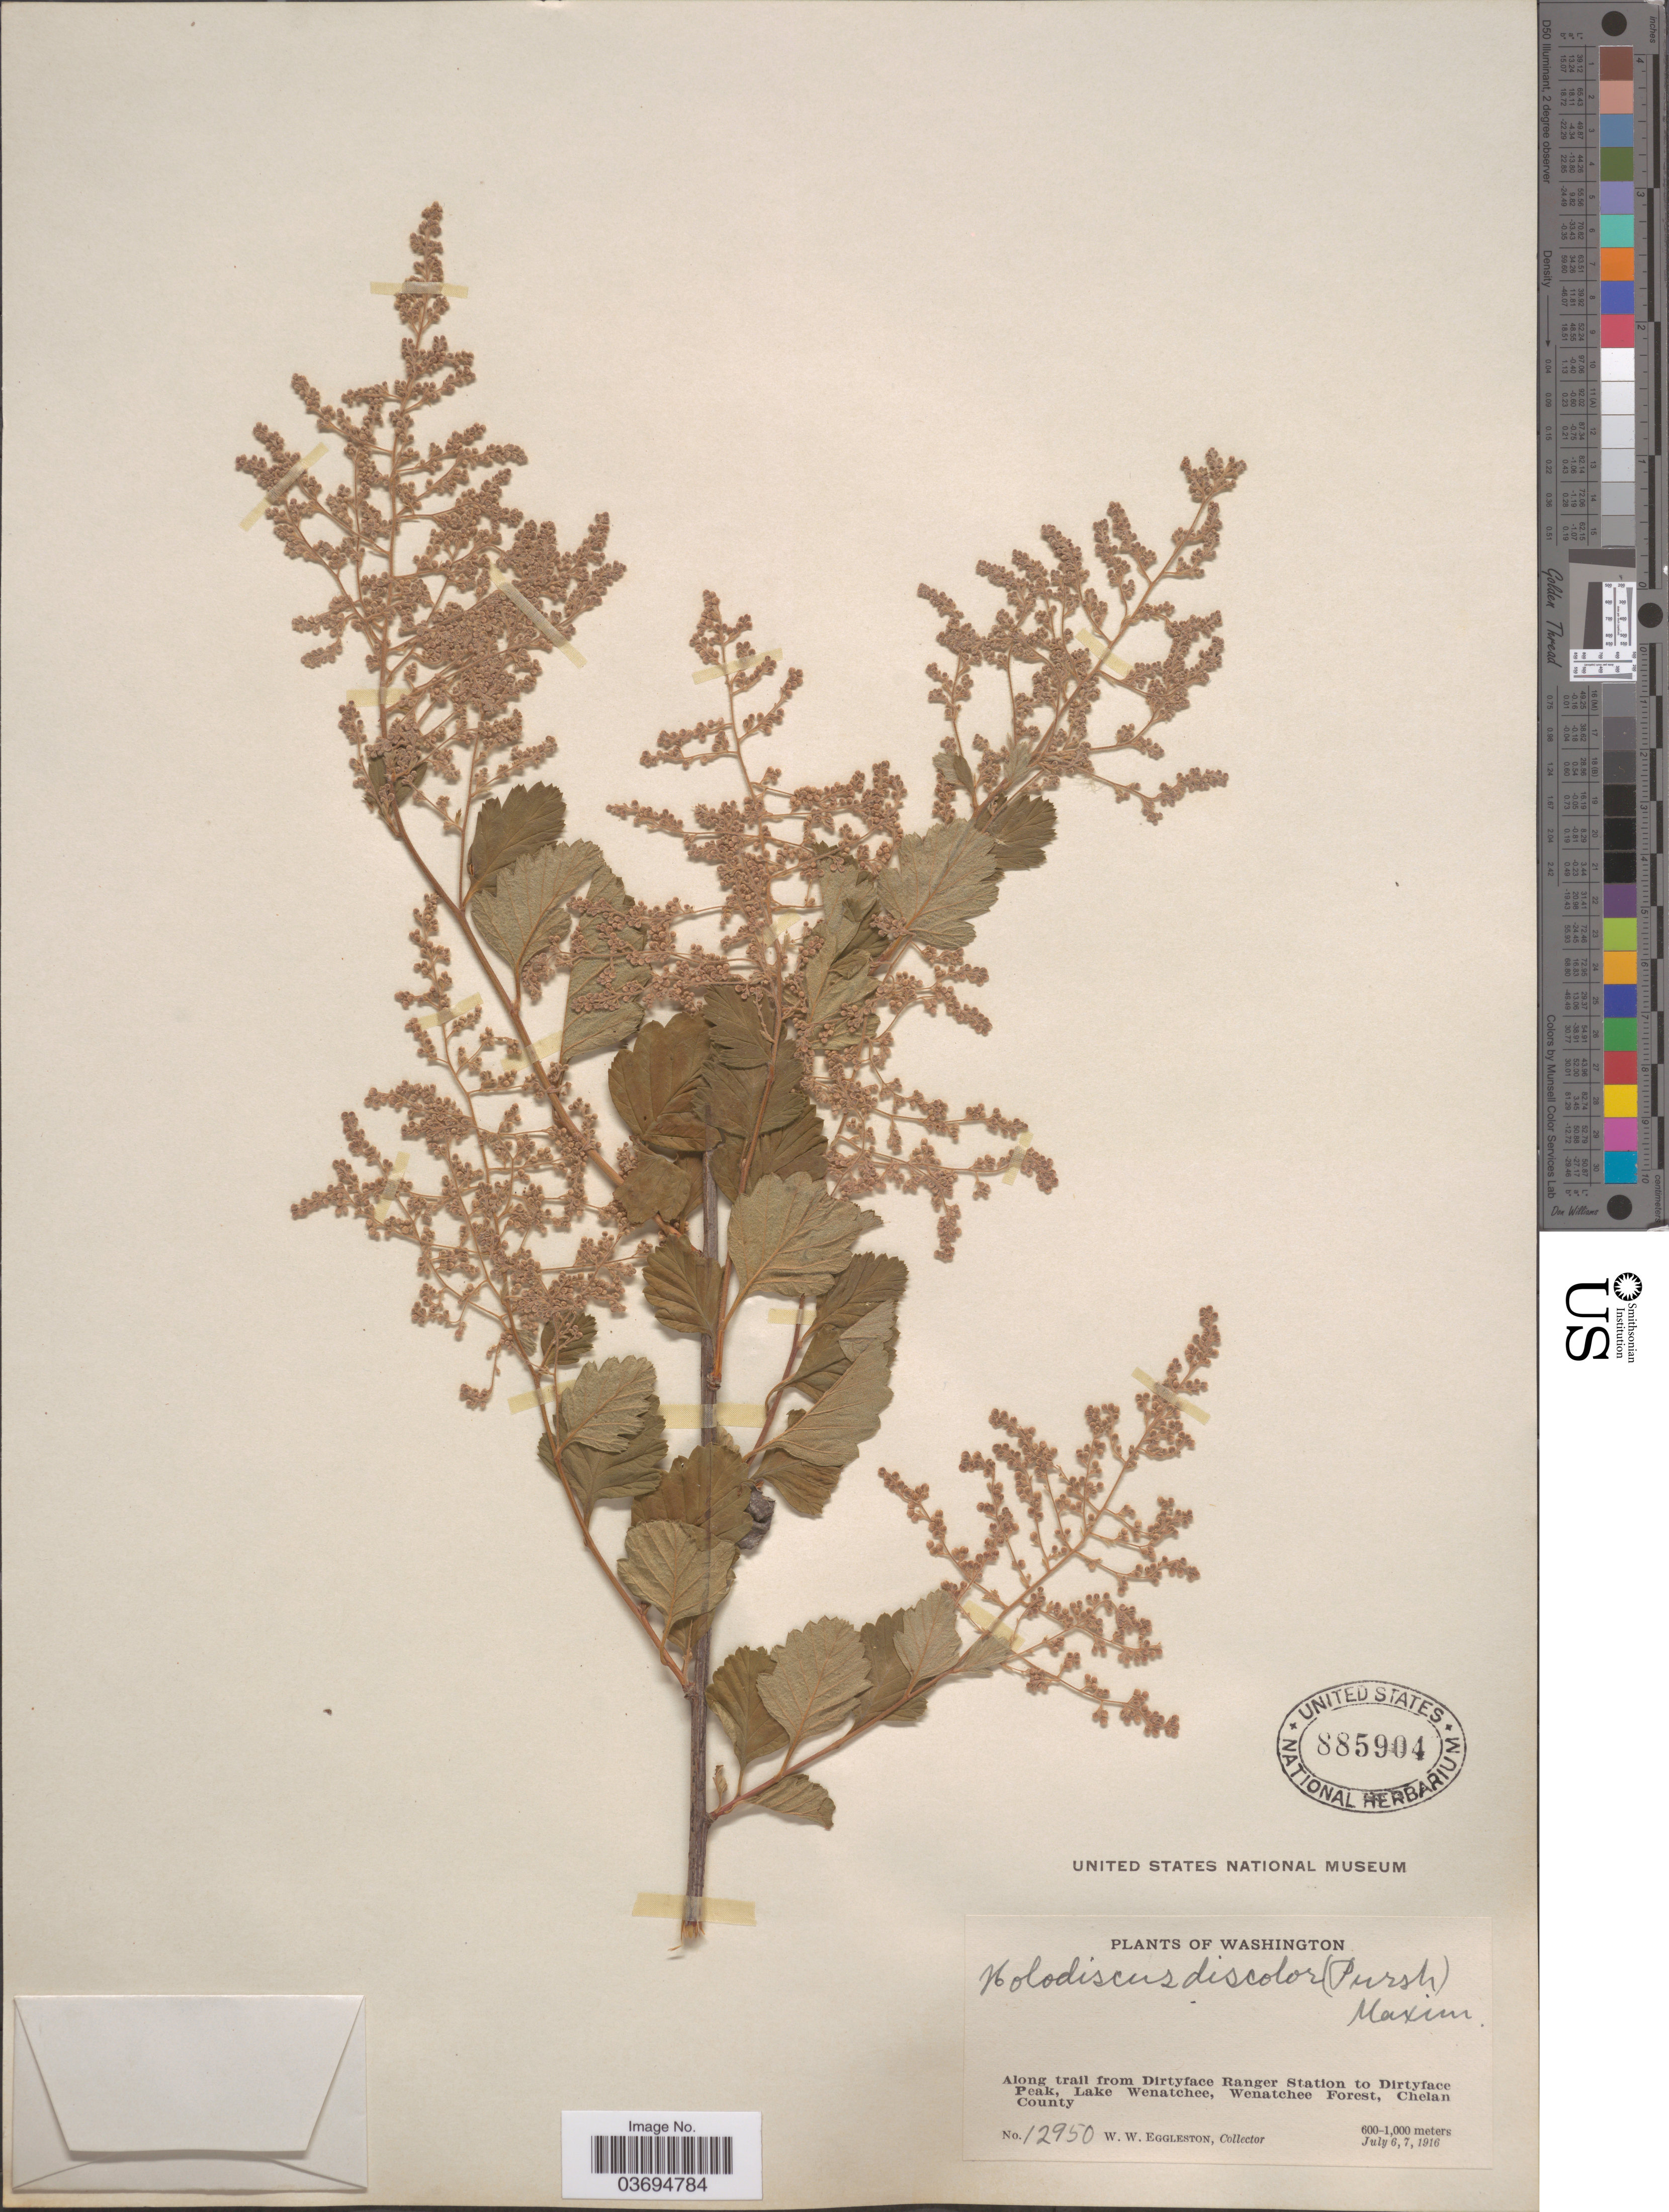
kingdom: Plantae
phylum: Tracheophyta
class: Magnoliopsida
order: Rosales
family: Rosaceae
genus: Holodiscus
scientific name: Holodiscus discolor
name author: (Pursh) Maxim.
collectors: W. W. Eggleston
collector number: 12950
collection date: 1916-07-06/1916-07-07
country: United States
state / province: Washington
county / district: Chelan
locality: Along trail from Dirtyface Ranger Station to Dirtyface Peak, Lake Wenatchee, Wenatchee Forest, Chelan County.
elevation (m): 600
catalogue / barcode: US 885904